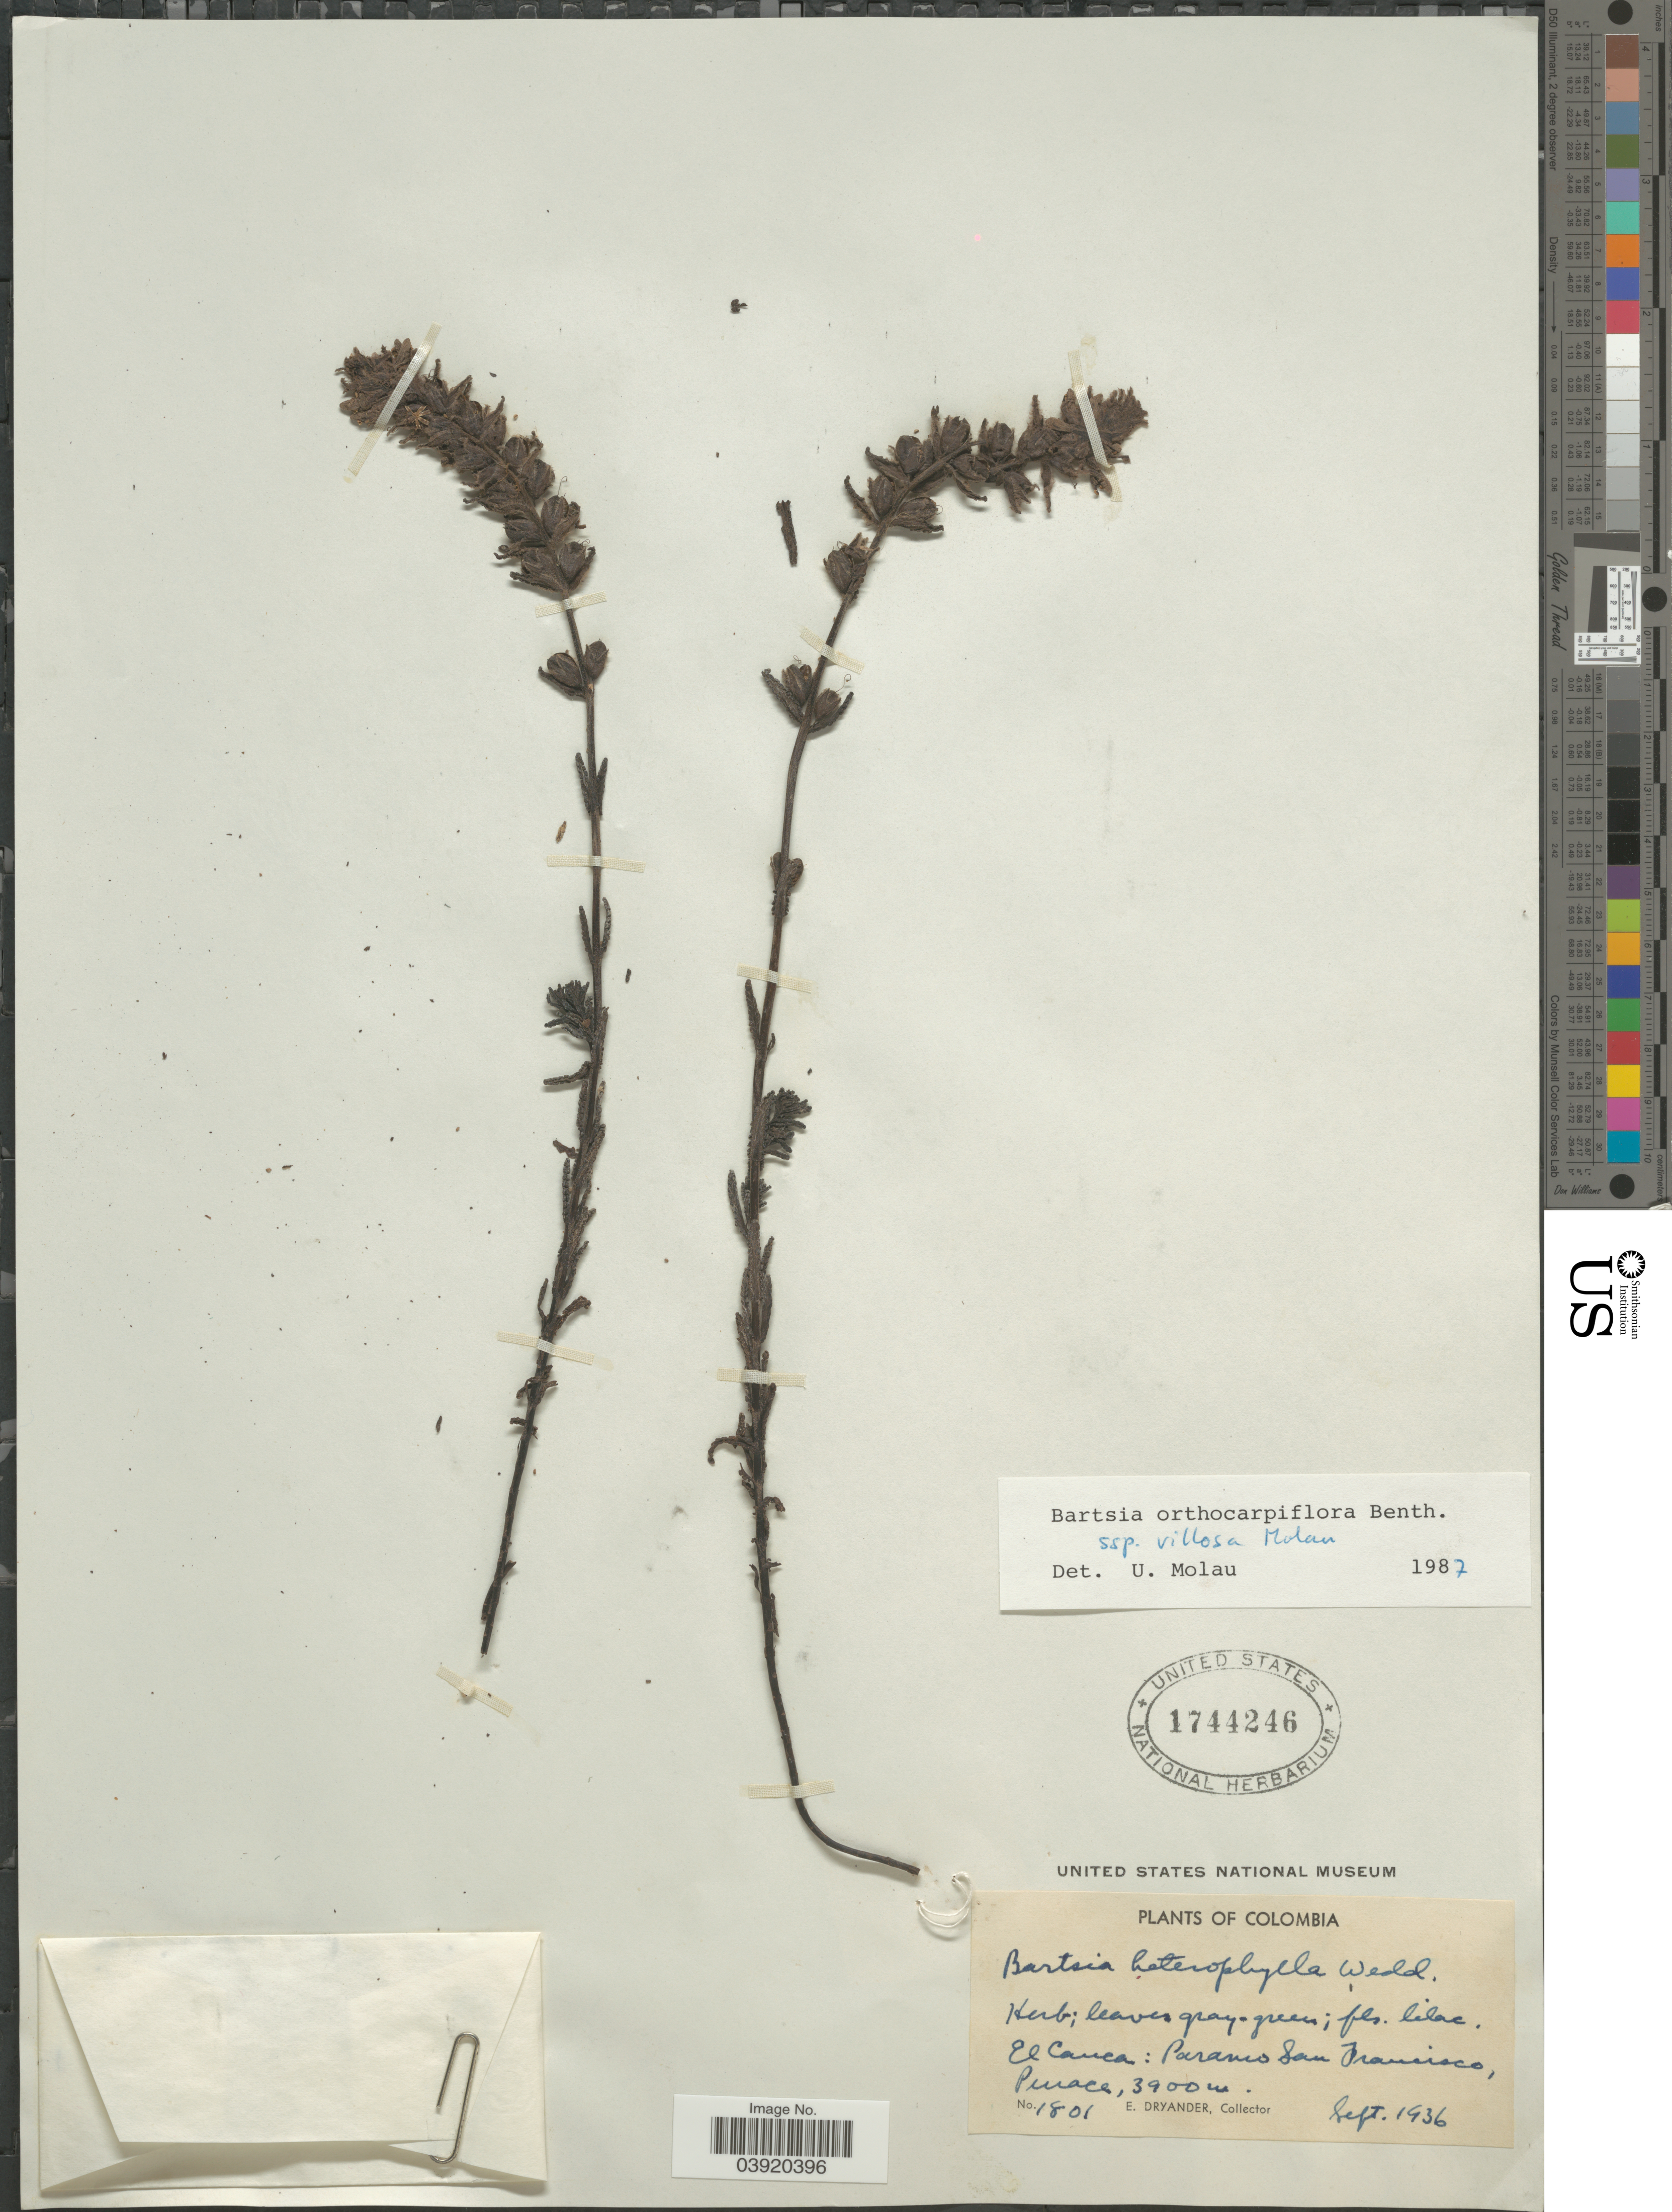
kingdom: Plantae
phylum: Tracheophyta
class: Magnoliopsida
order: Lamiales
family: Orobanchaceae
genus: Bartsia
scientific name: Bartsia orthocarpiflora subsp. villosa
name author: Molau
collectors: E. Dryander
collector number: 1801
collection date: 1936-09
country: Colombia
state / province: Cauca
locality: El Cauca: Paramo San Francisco, Purace.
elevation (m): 3900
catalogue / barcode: US 1744246